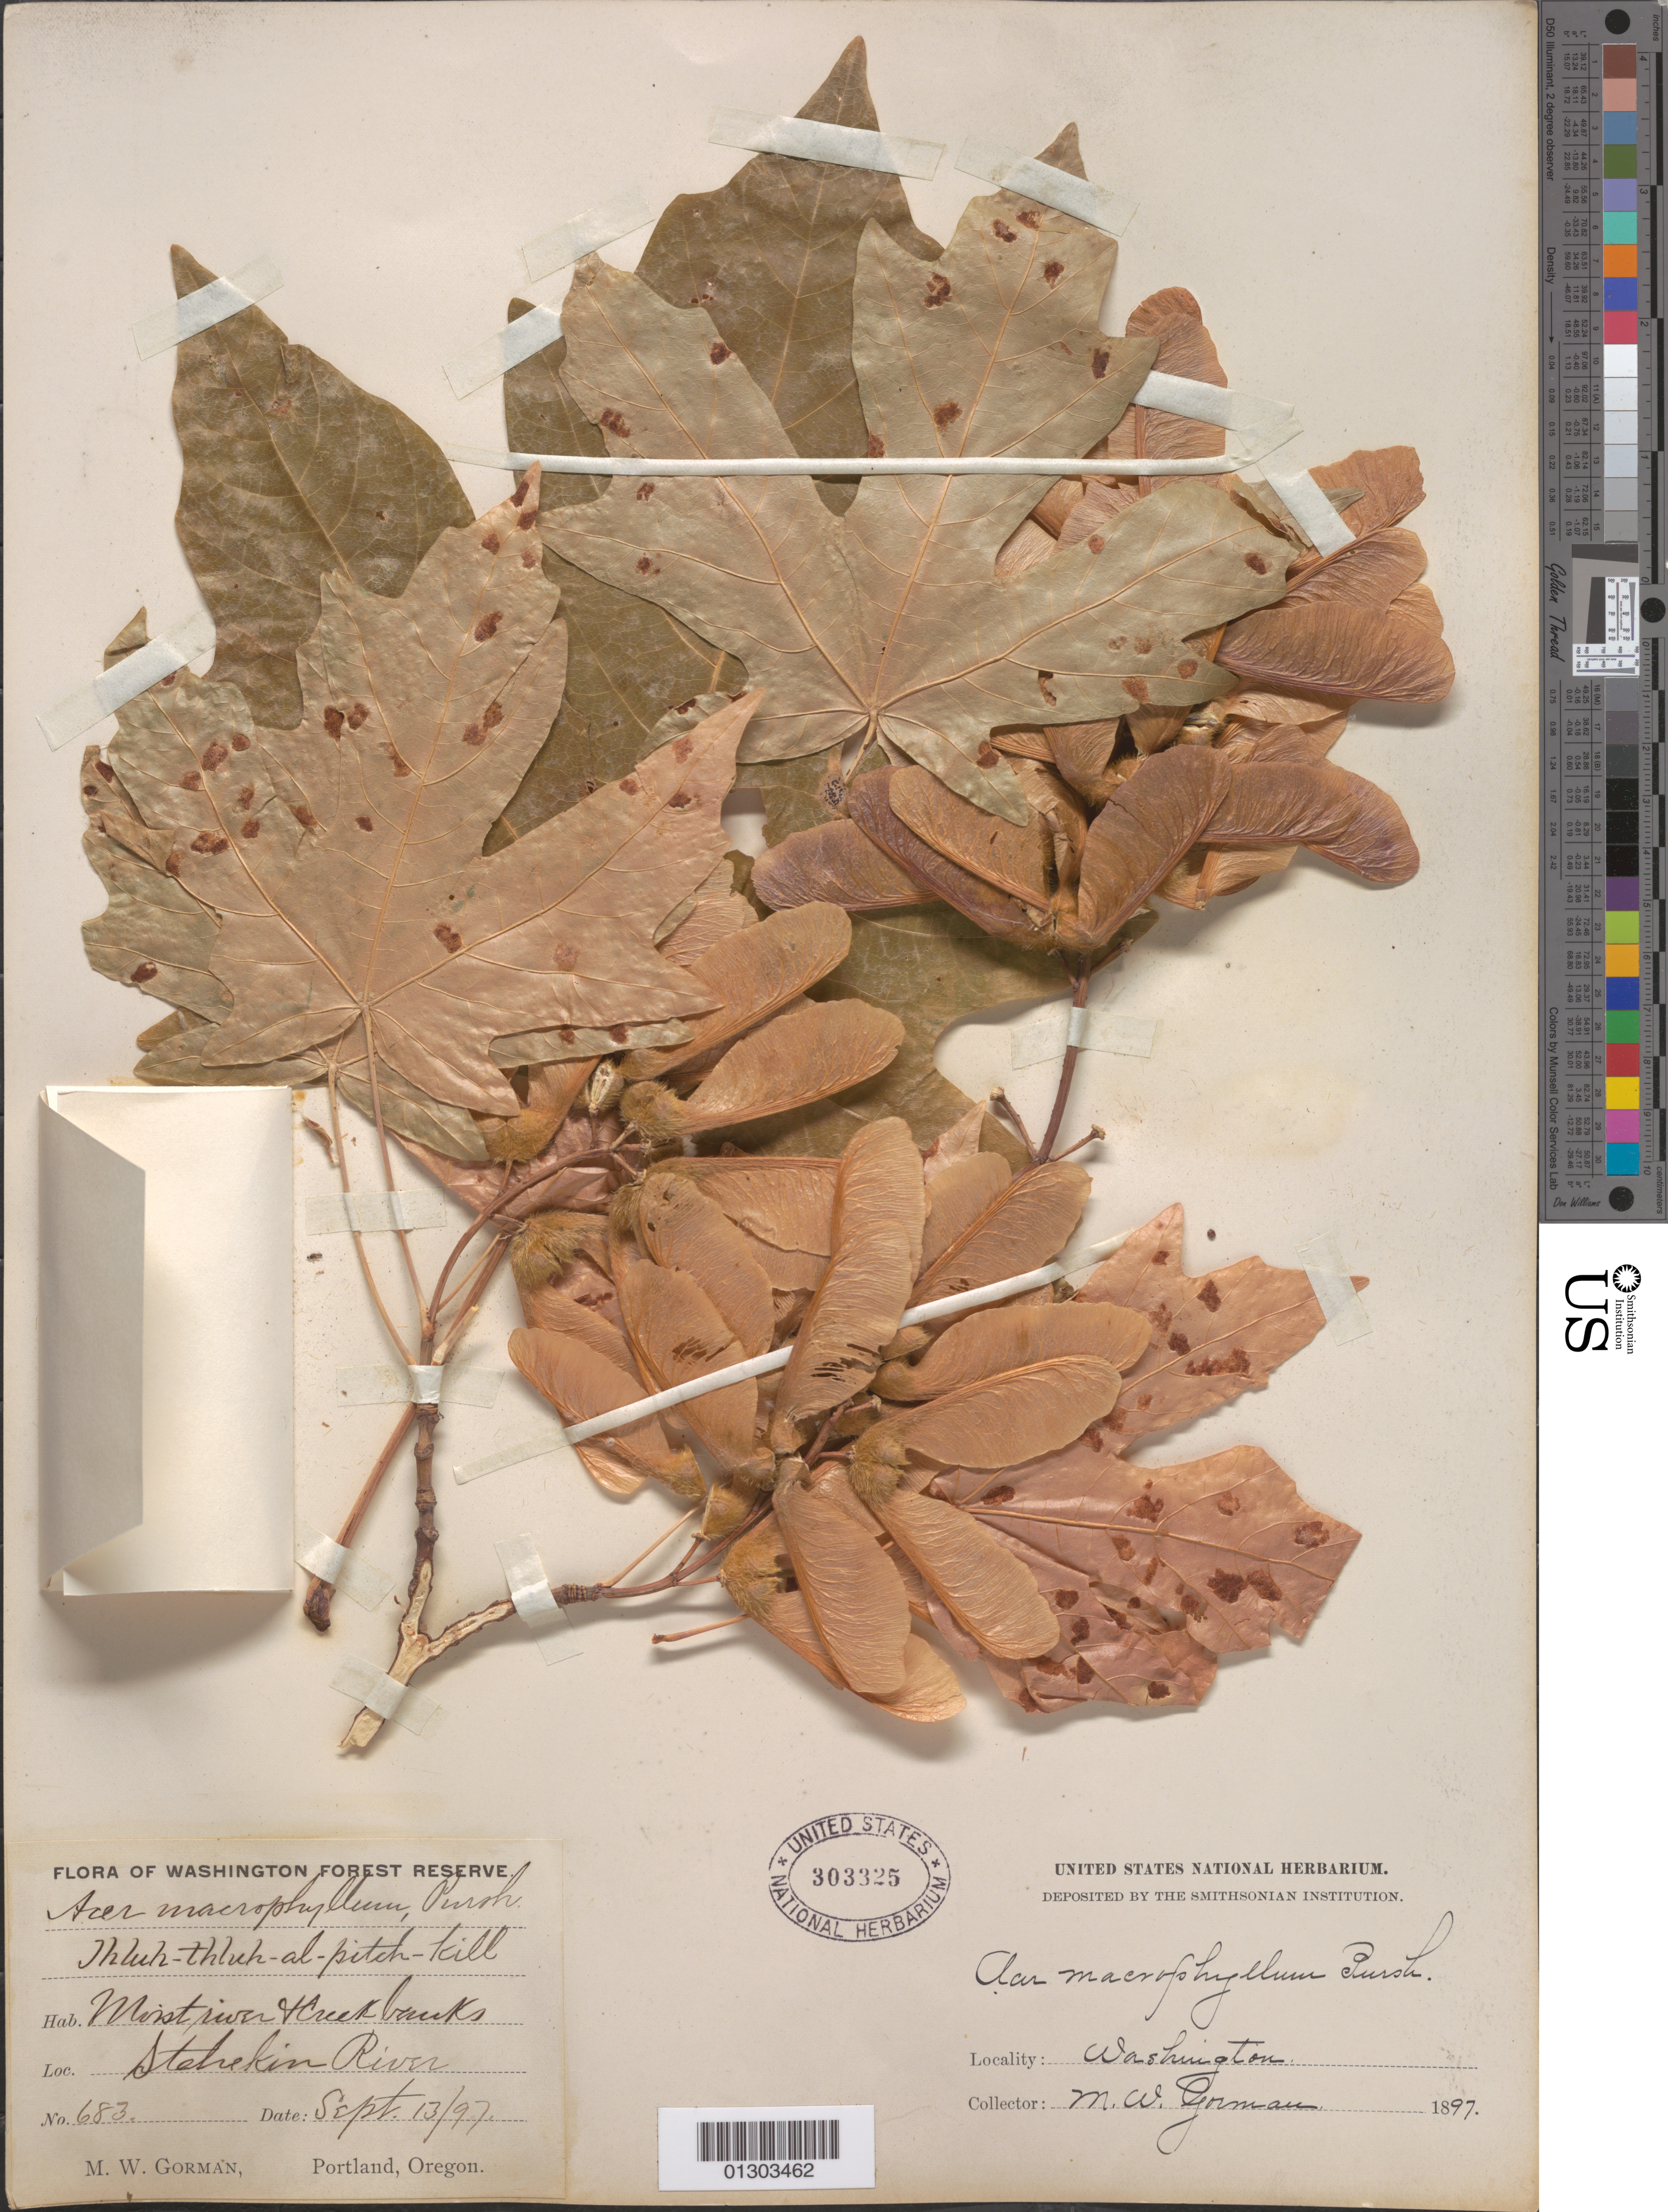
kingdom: Plantae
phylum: Tracheophyta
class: Magnoliopsida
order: Sapindales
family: Sapindaceae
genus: Acer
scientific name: Acer macrophyllum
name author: Pursh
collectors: M. W. Gorman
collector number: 683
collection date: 1897-09-13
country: United States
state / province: Washington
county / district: Chelan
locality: Stehekin River.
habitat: Moist river and creek banks.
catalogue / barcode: US 303325